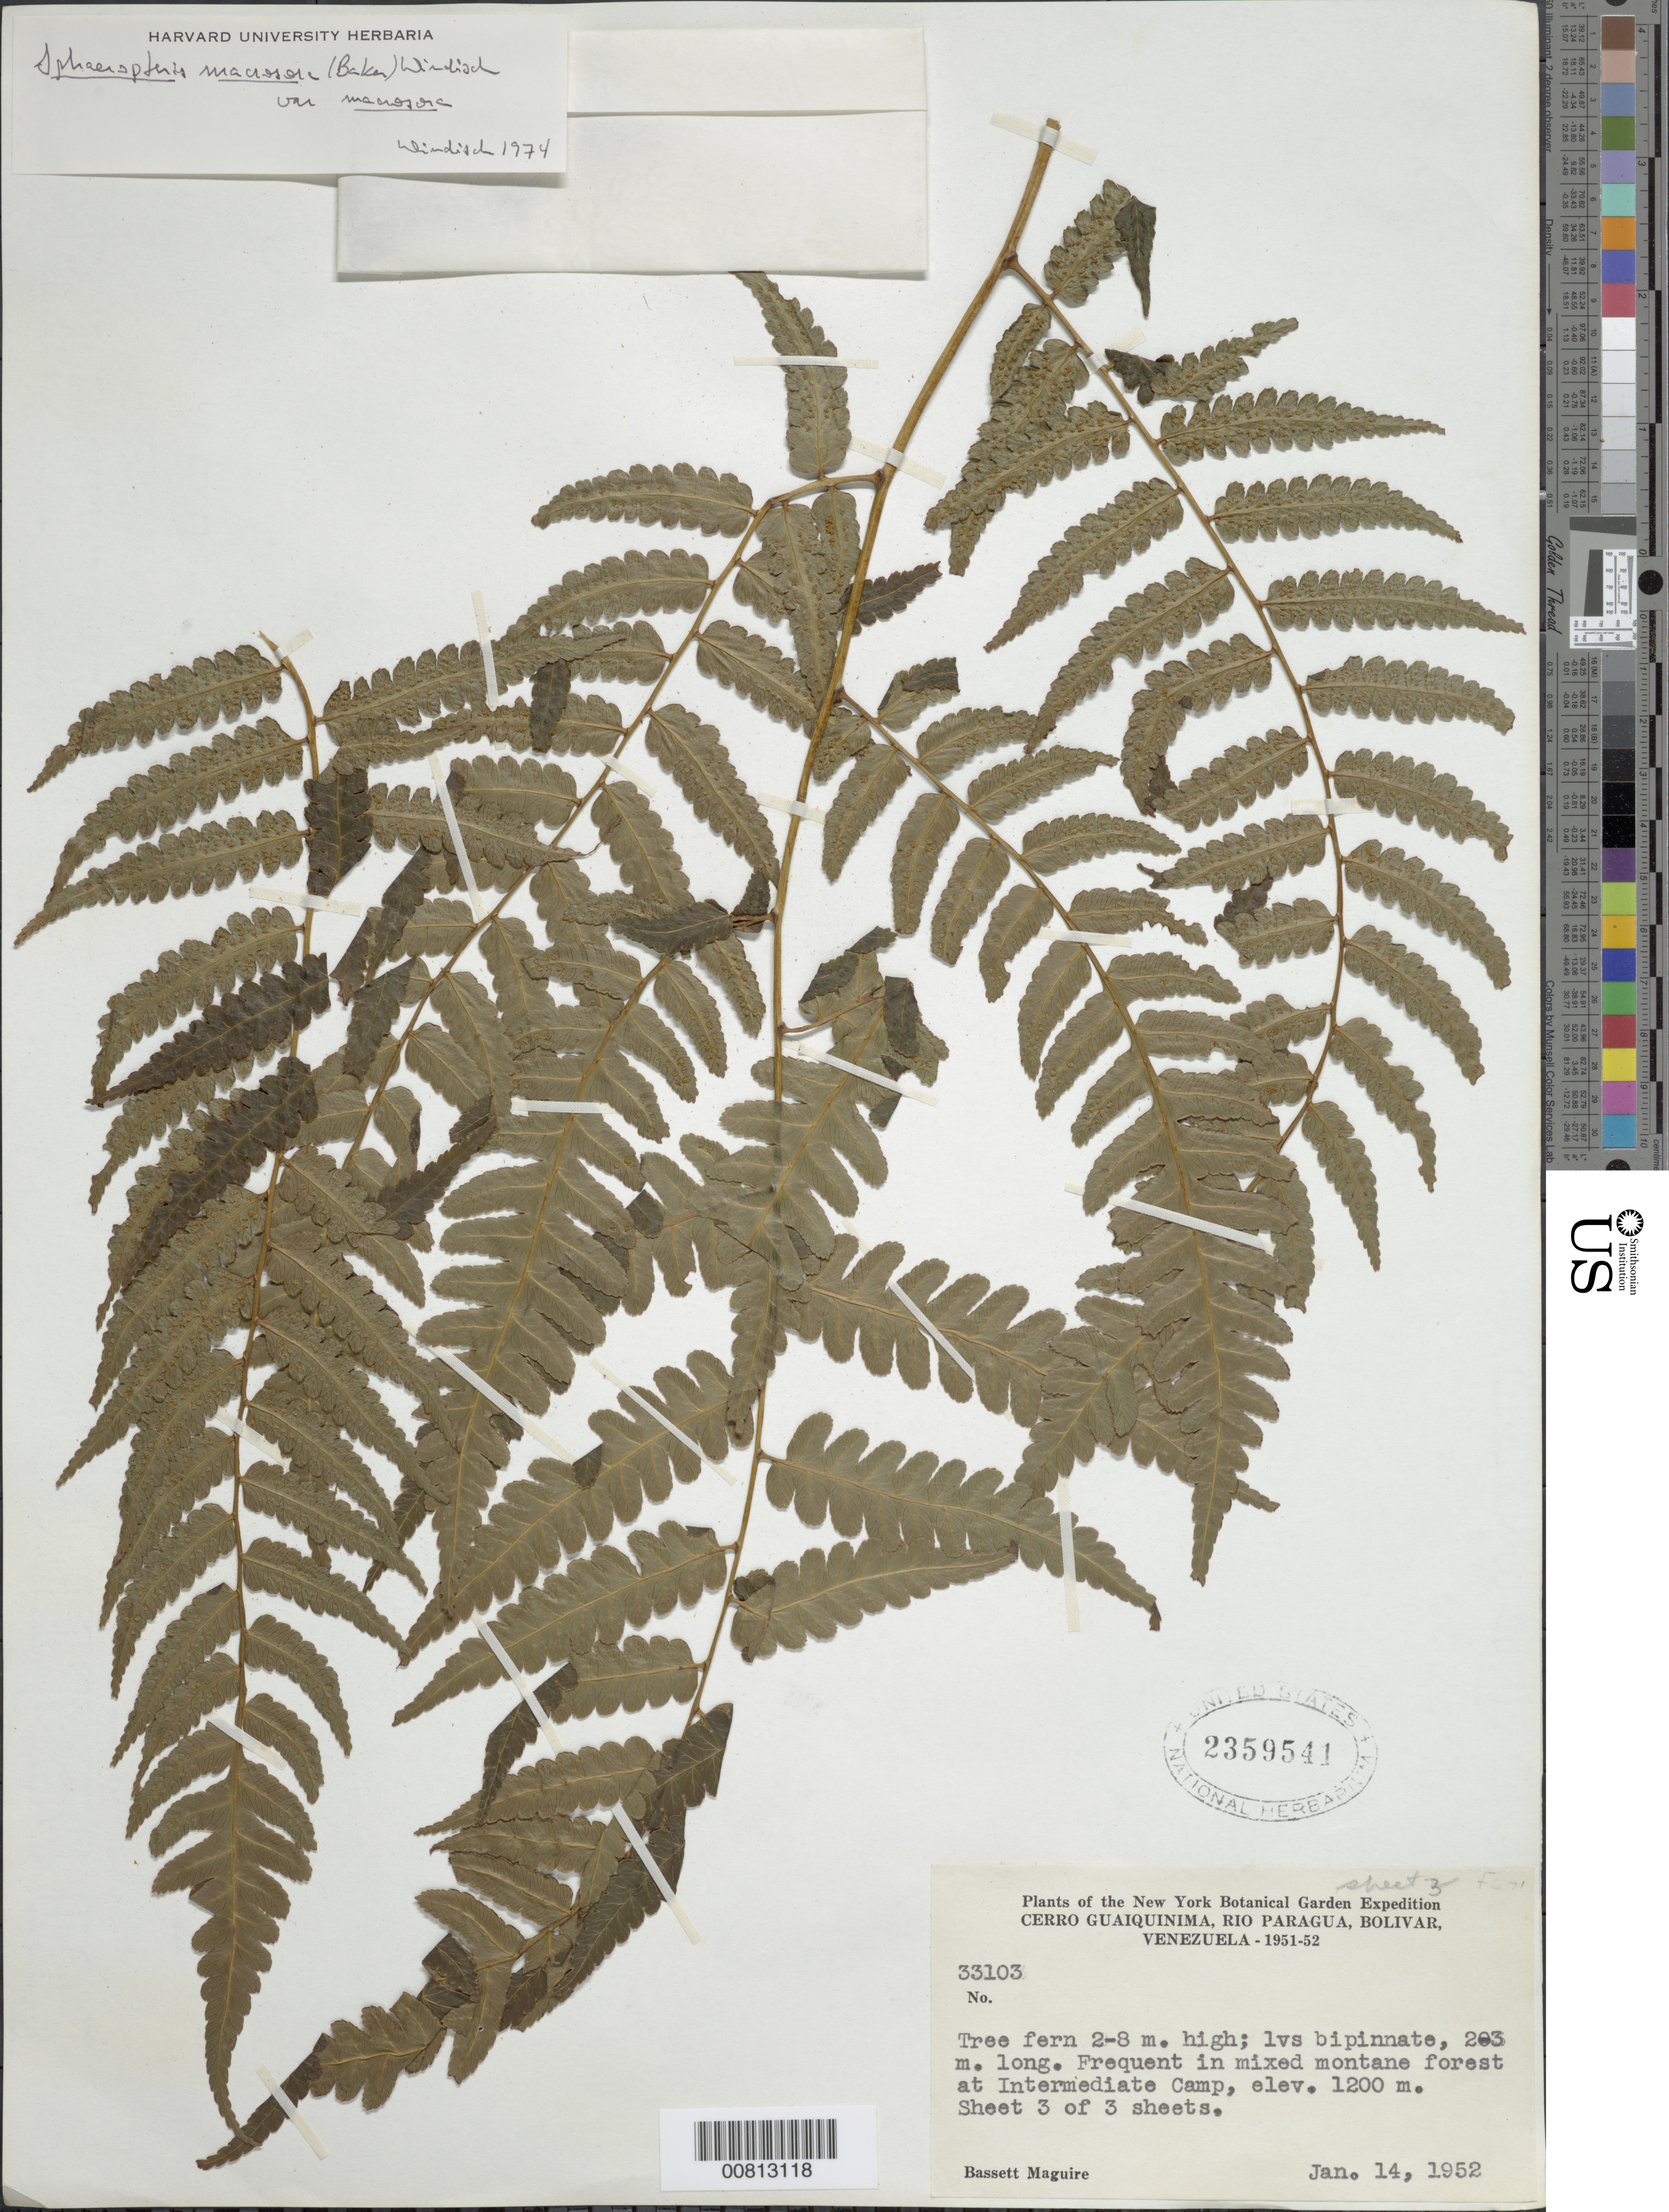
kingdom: Plantae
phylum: Tracheophyta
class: Polypodiopsida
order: Cyatheales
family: Cyatheaceae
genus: Cyathea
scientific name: Cyathea macrosora var. macrosora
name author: (Baker) Domin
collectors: B. Maguire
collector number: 33103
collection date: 1952-01-14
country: Venezuela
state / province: Bolivar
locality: Cerro Guaiquinima, Rio Paragua, Bolivar, Frequent in mixed montane forest at Intermediate Camp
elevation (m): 1200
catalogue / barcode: US 2359541